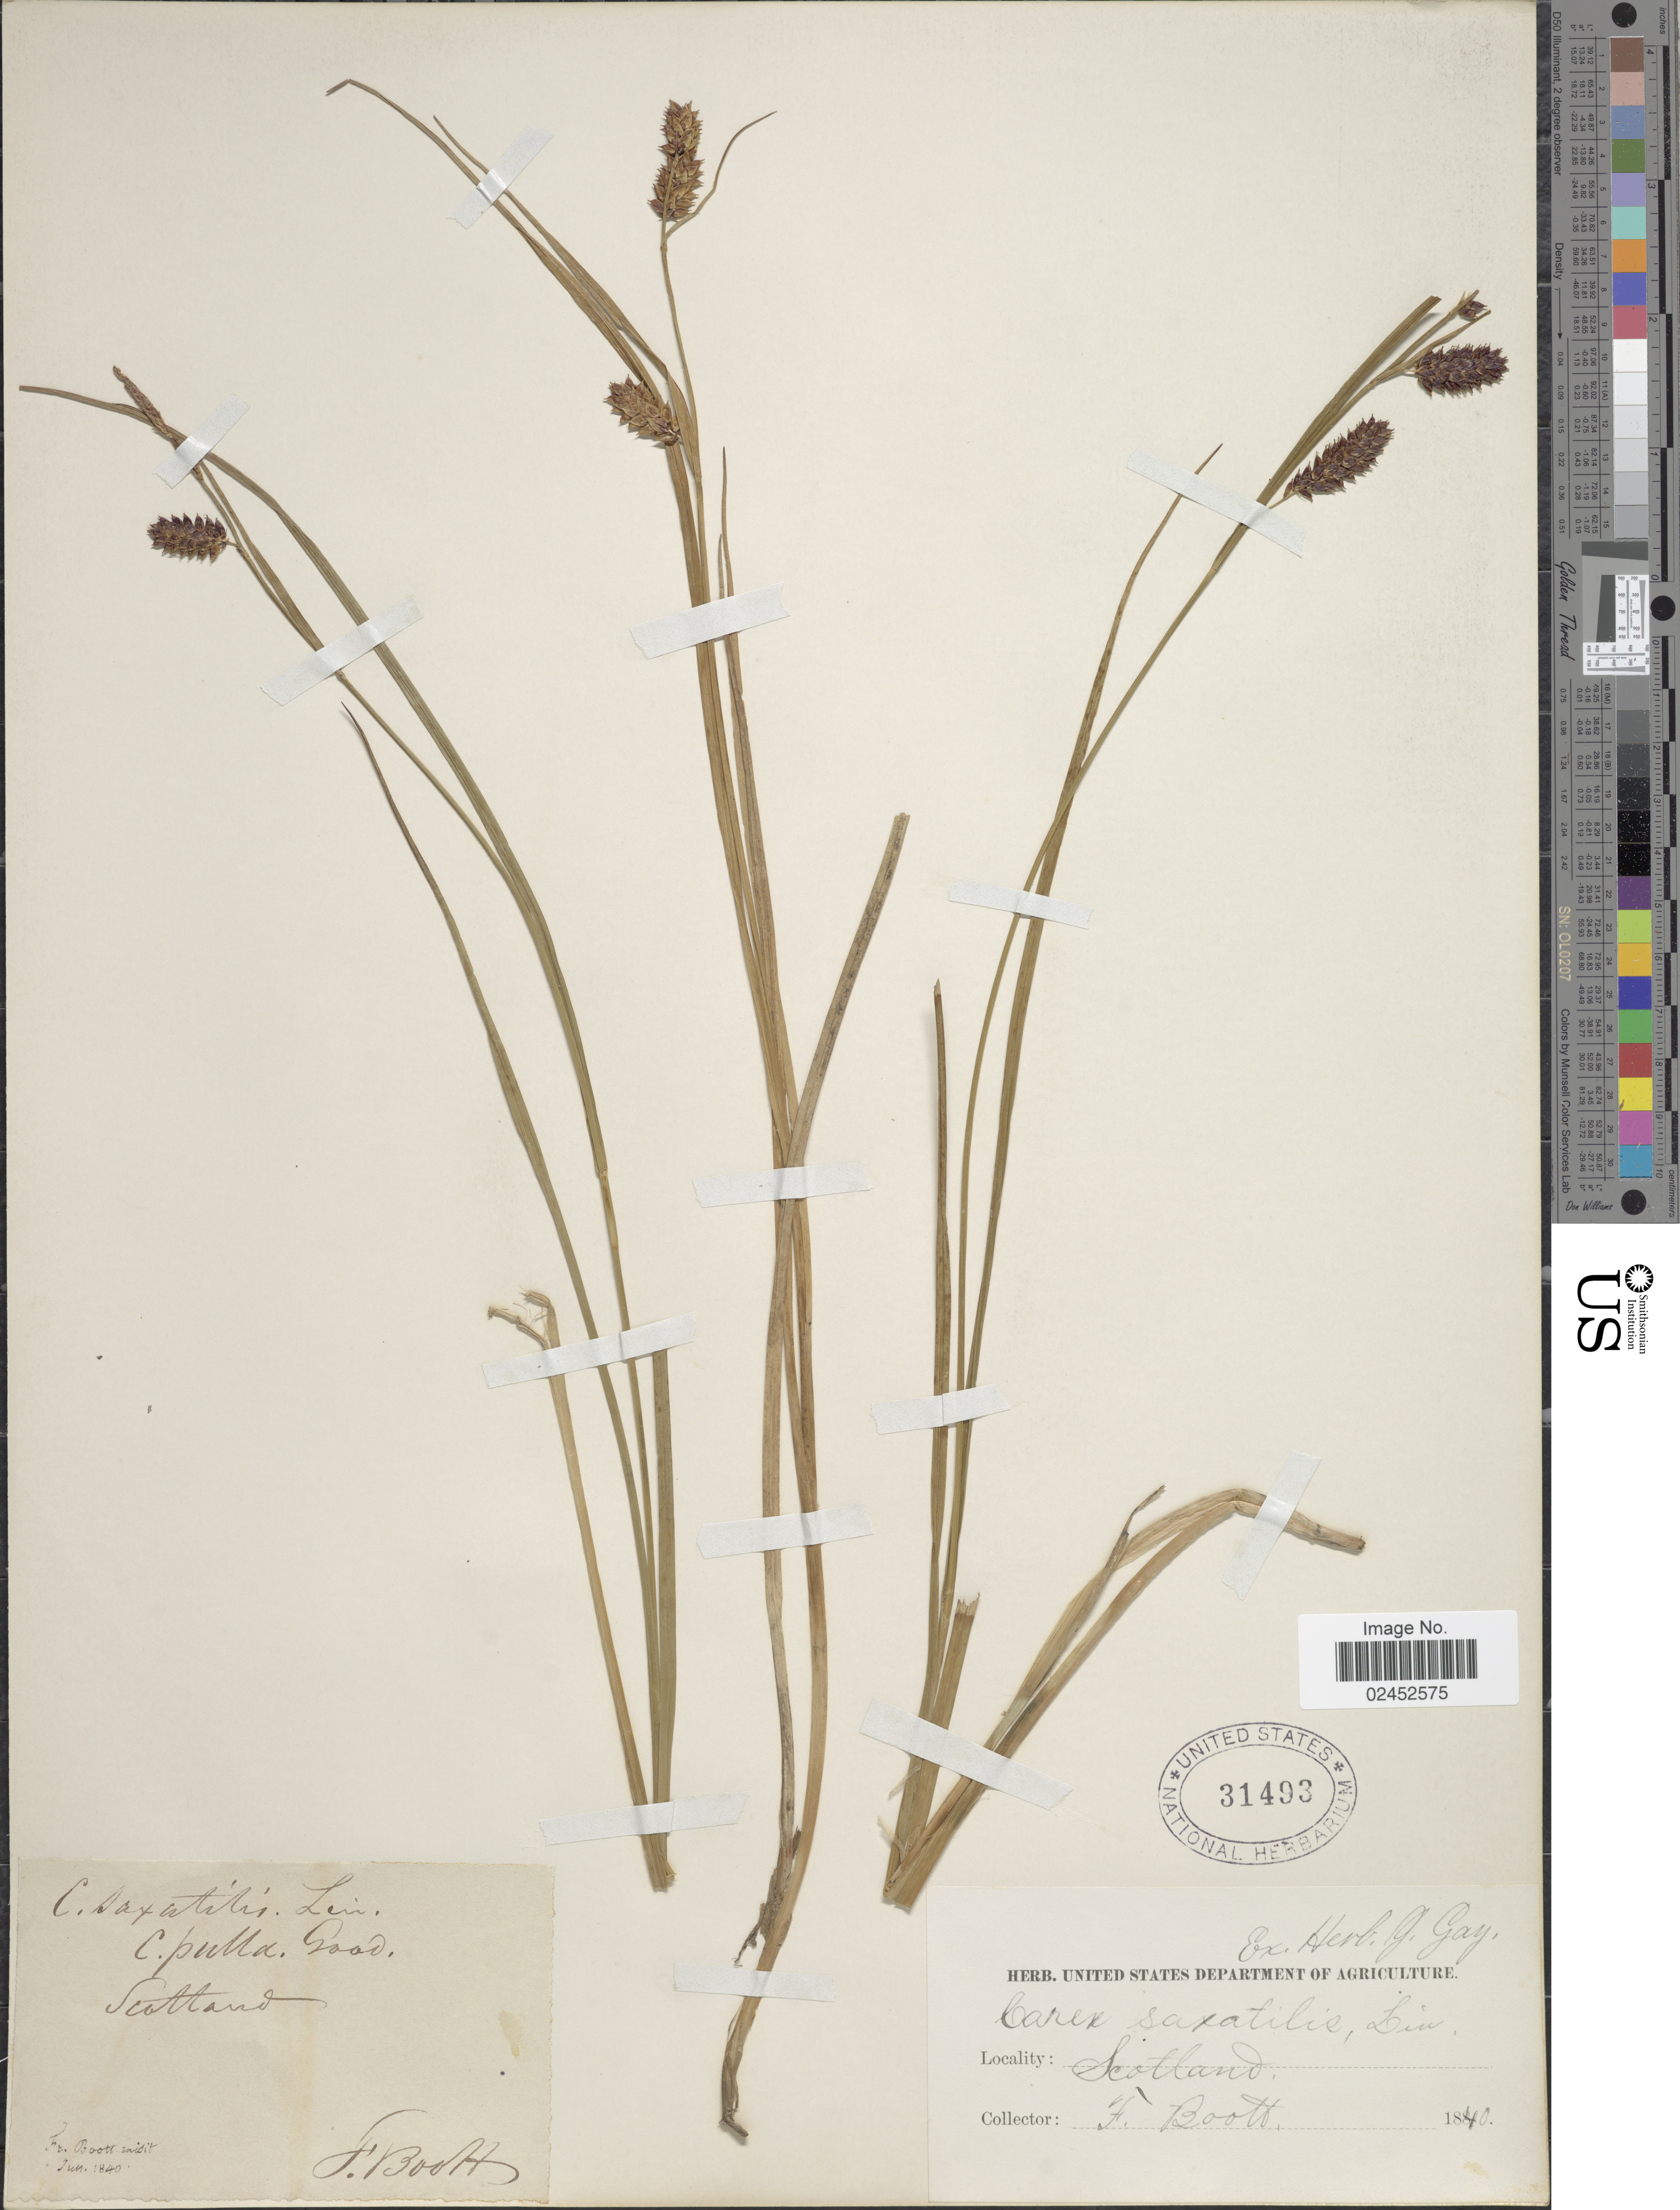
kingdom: Plantae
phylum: Tracheophyta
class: Liliopsida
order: Poales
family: Cyperaceae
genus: Carex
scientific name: Carex saxatilis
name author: L.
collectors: F. M. B. Boott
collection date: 1840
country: United Kingdom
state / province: Scotland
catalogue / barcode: US 31493